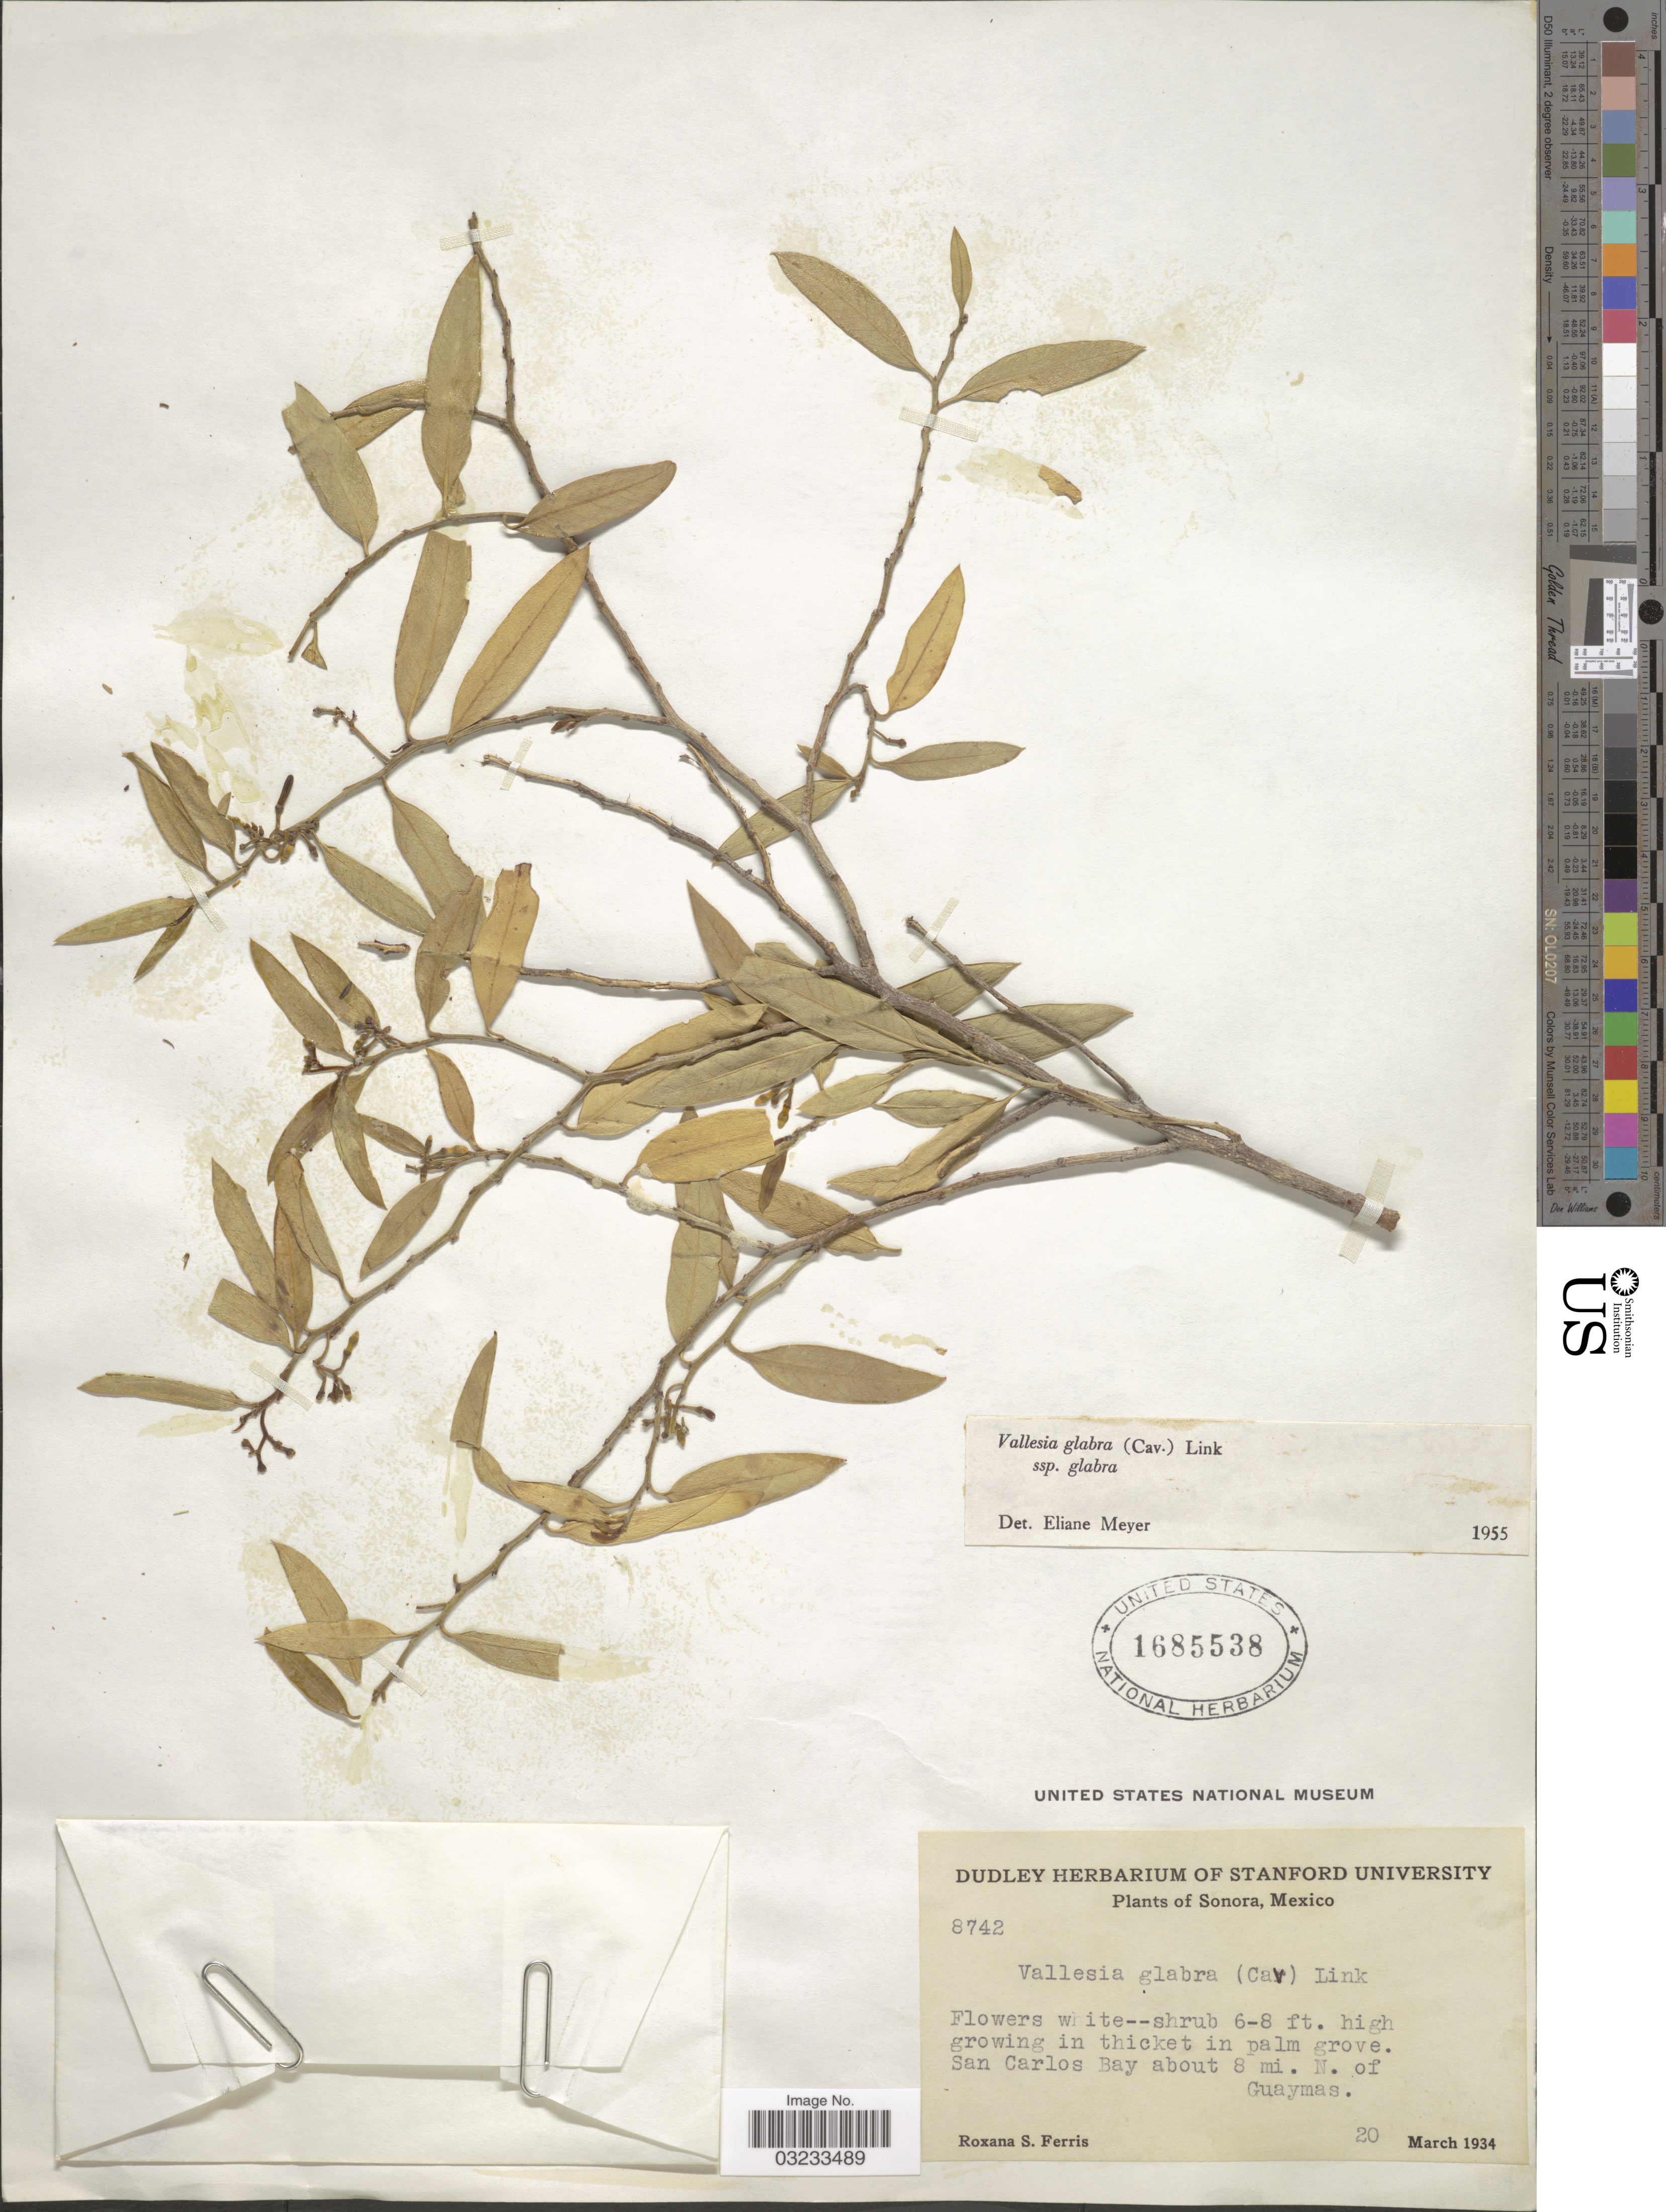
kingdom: Plantae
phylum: Tracheophyta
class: Magnoliopsida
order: Gentianales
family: Apocynaceae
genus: Vallesia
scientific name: Vallesia glabra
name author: (Cav.) Link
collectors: R. S. Ferris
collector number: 8742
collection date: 1934-03-20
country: Mexico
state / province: Sonora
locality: San Carlos Bay about 8 mi. N. of Guaymas.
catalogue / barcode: US 1685538